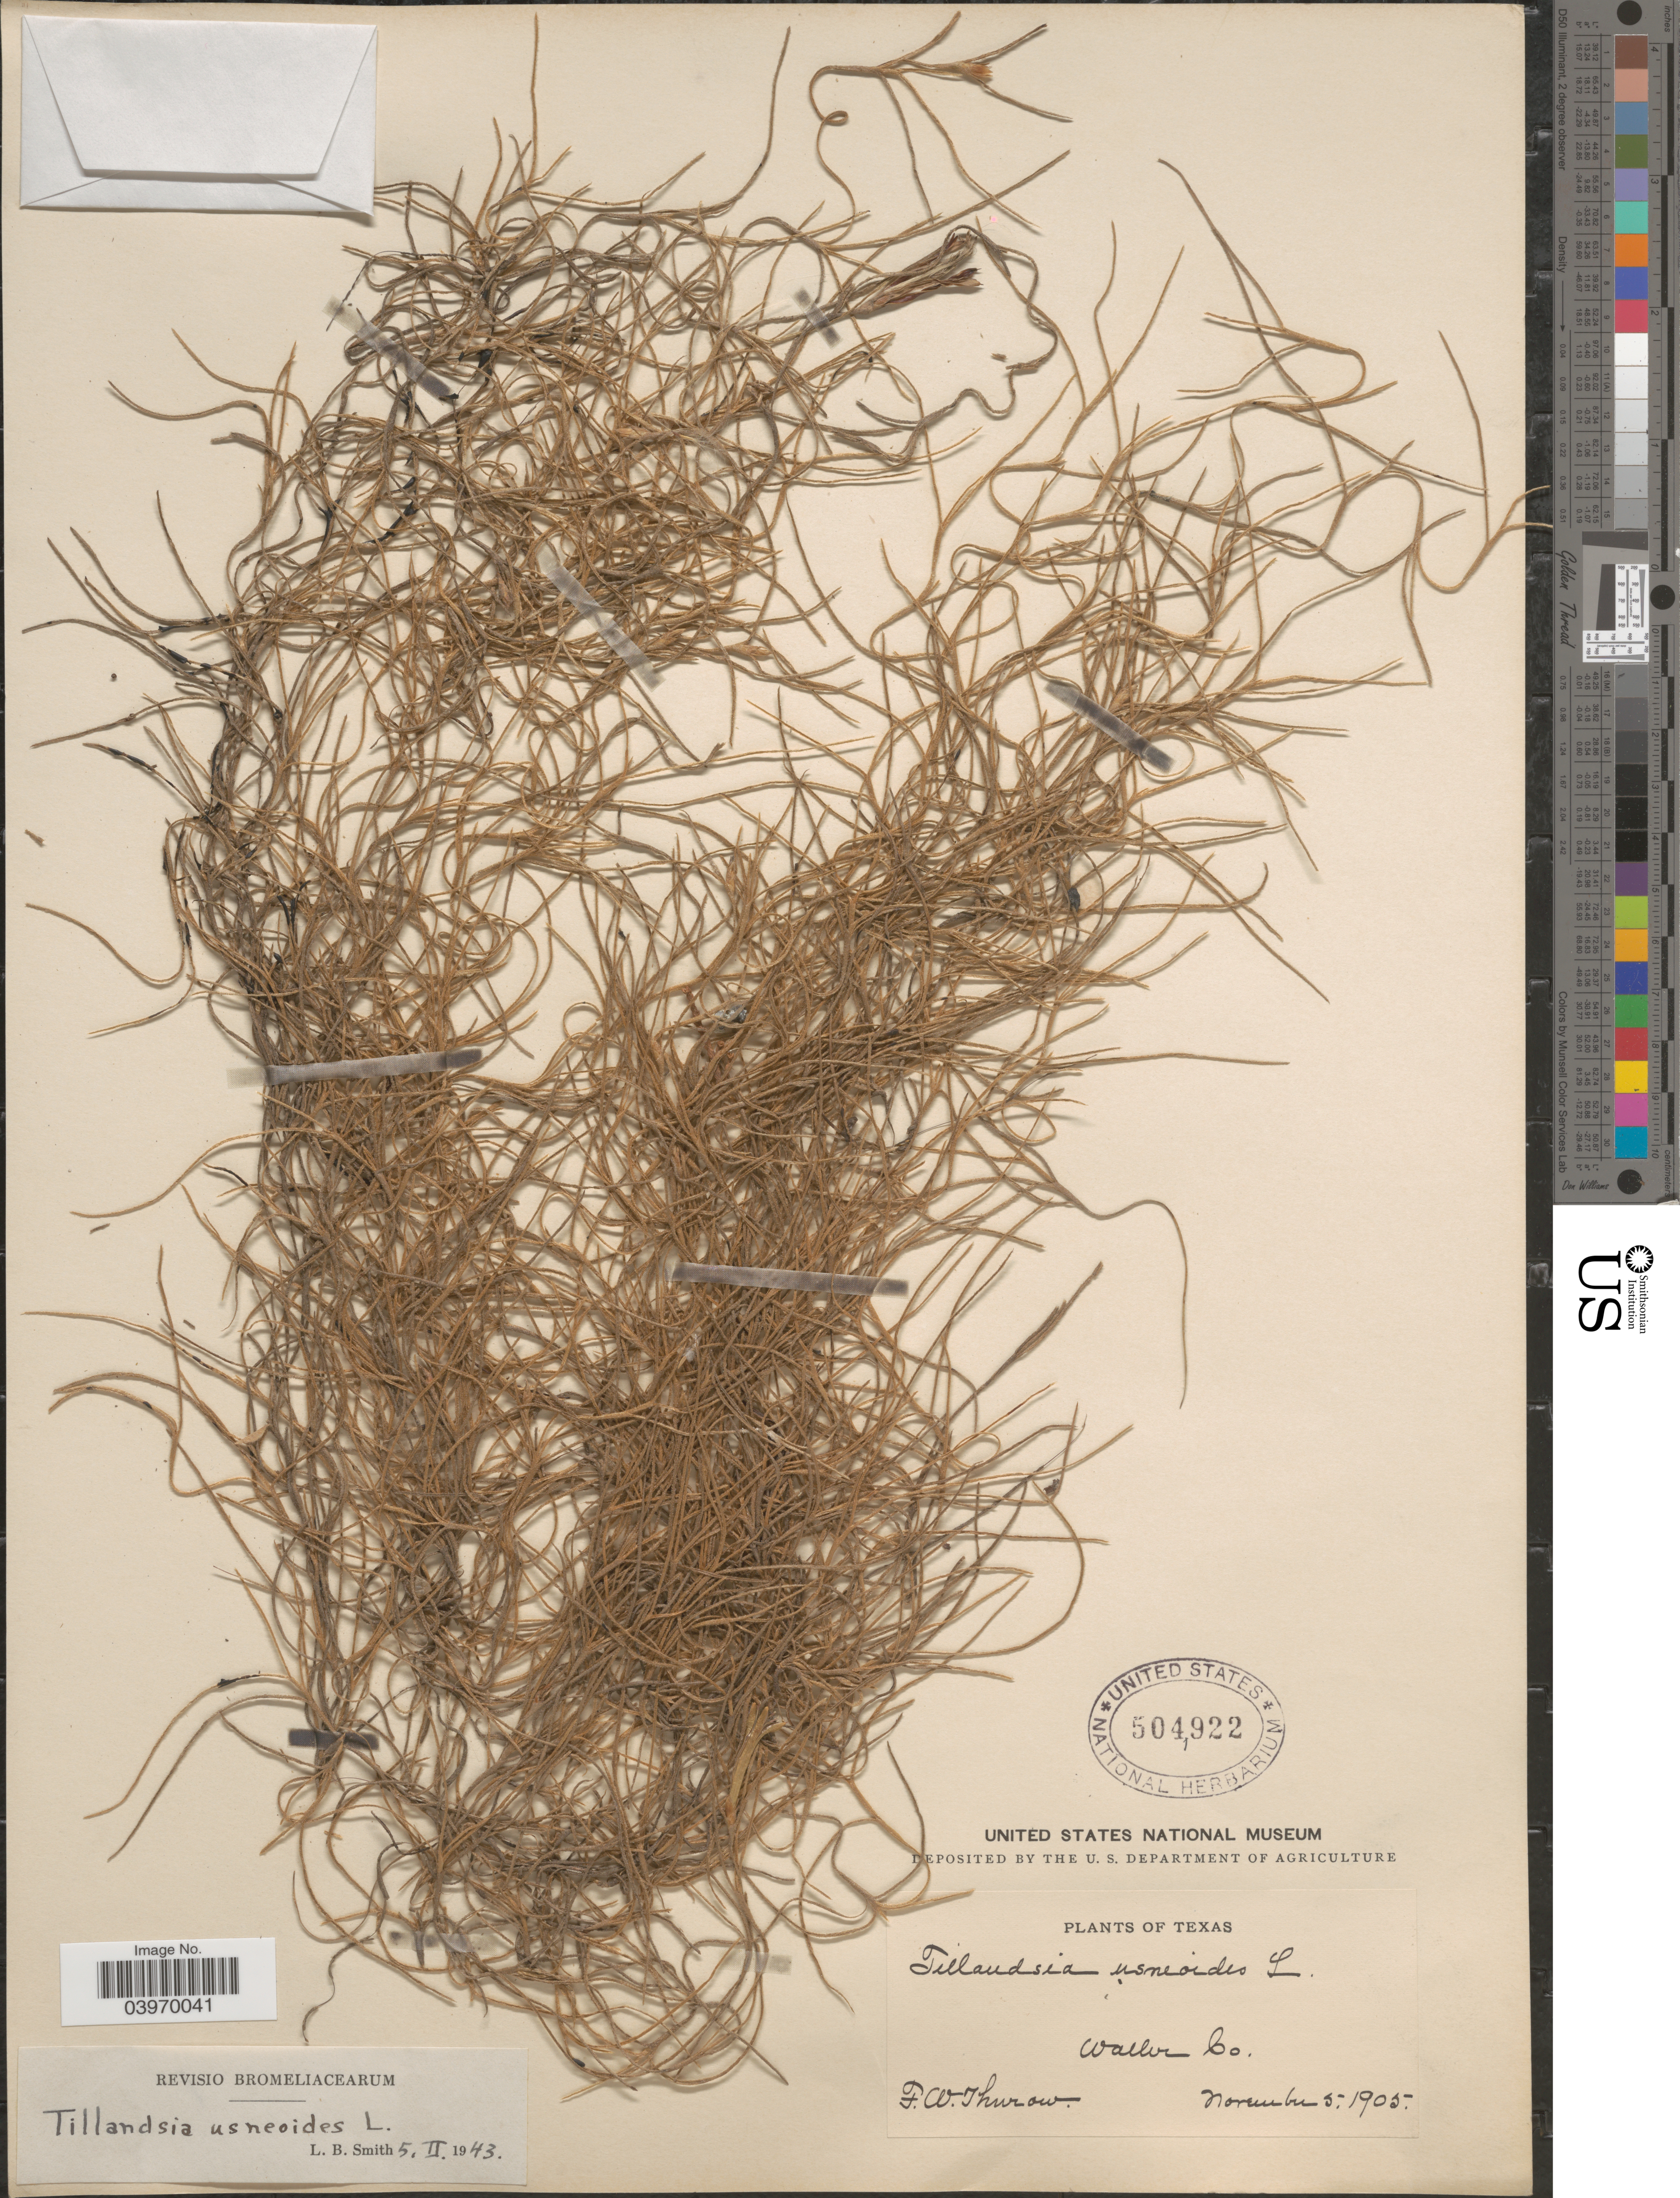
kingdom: Plantae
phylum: Tracheophyta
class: Liliopsida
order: Poales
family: Bromeliaceae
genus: Tillandsia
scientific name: Tillandsia usneoides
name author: (L.) L.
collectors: F. W. Thurow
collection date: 1905-11-05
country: United States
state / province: Texas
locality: Waller Co.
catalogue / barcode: US 504922